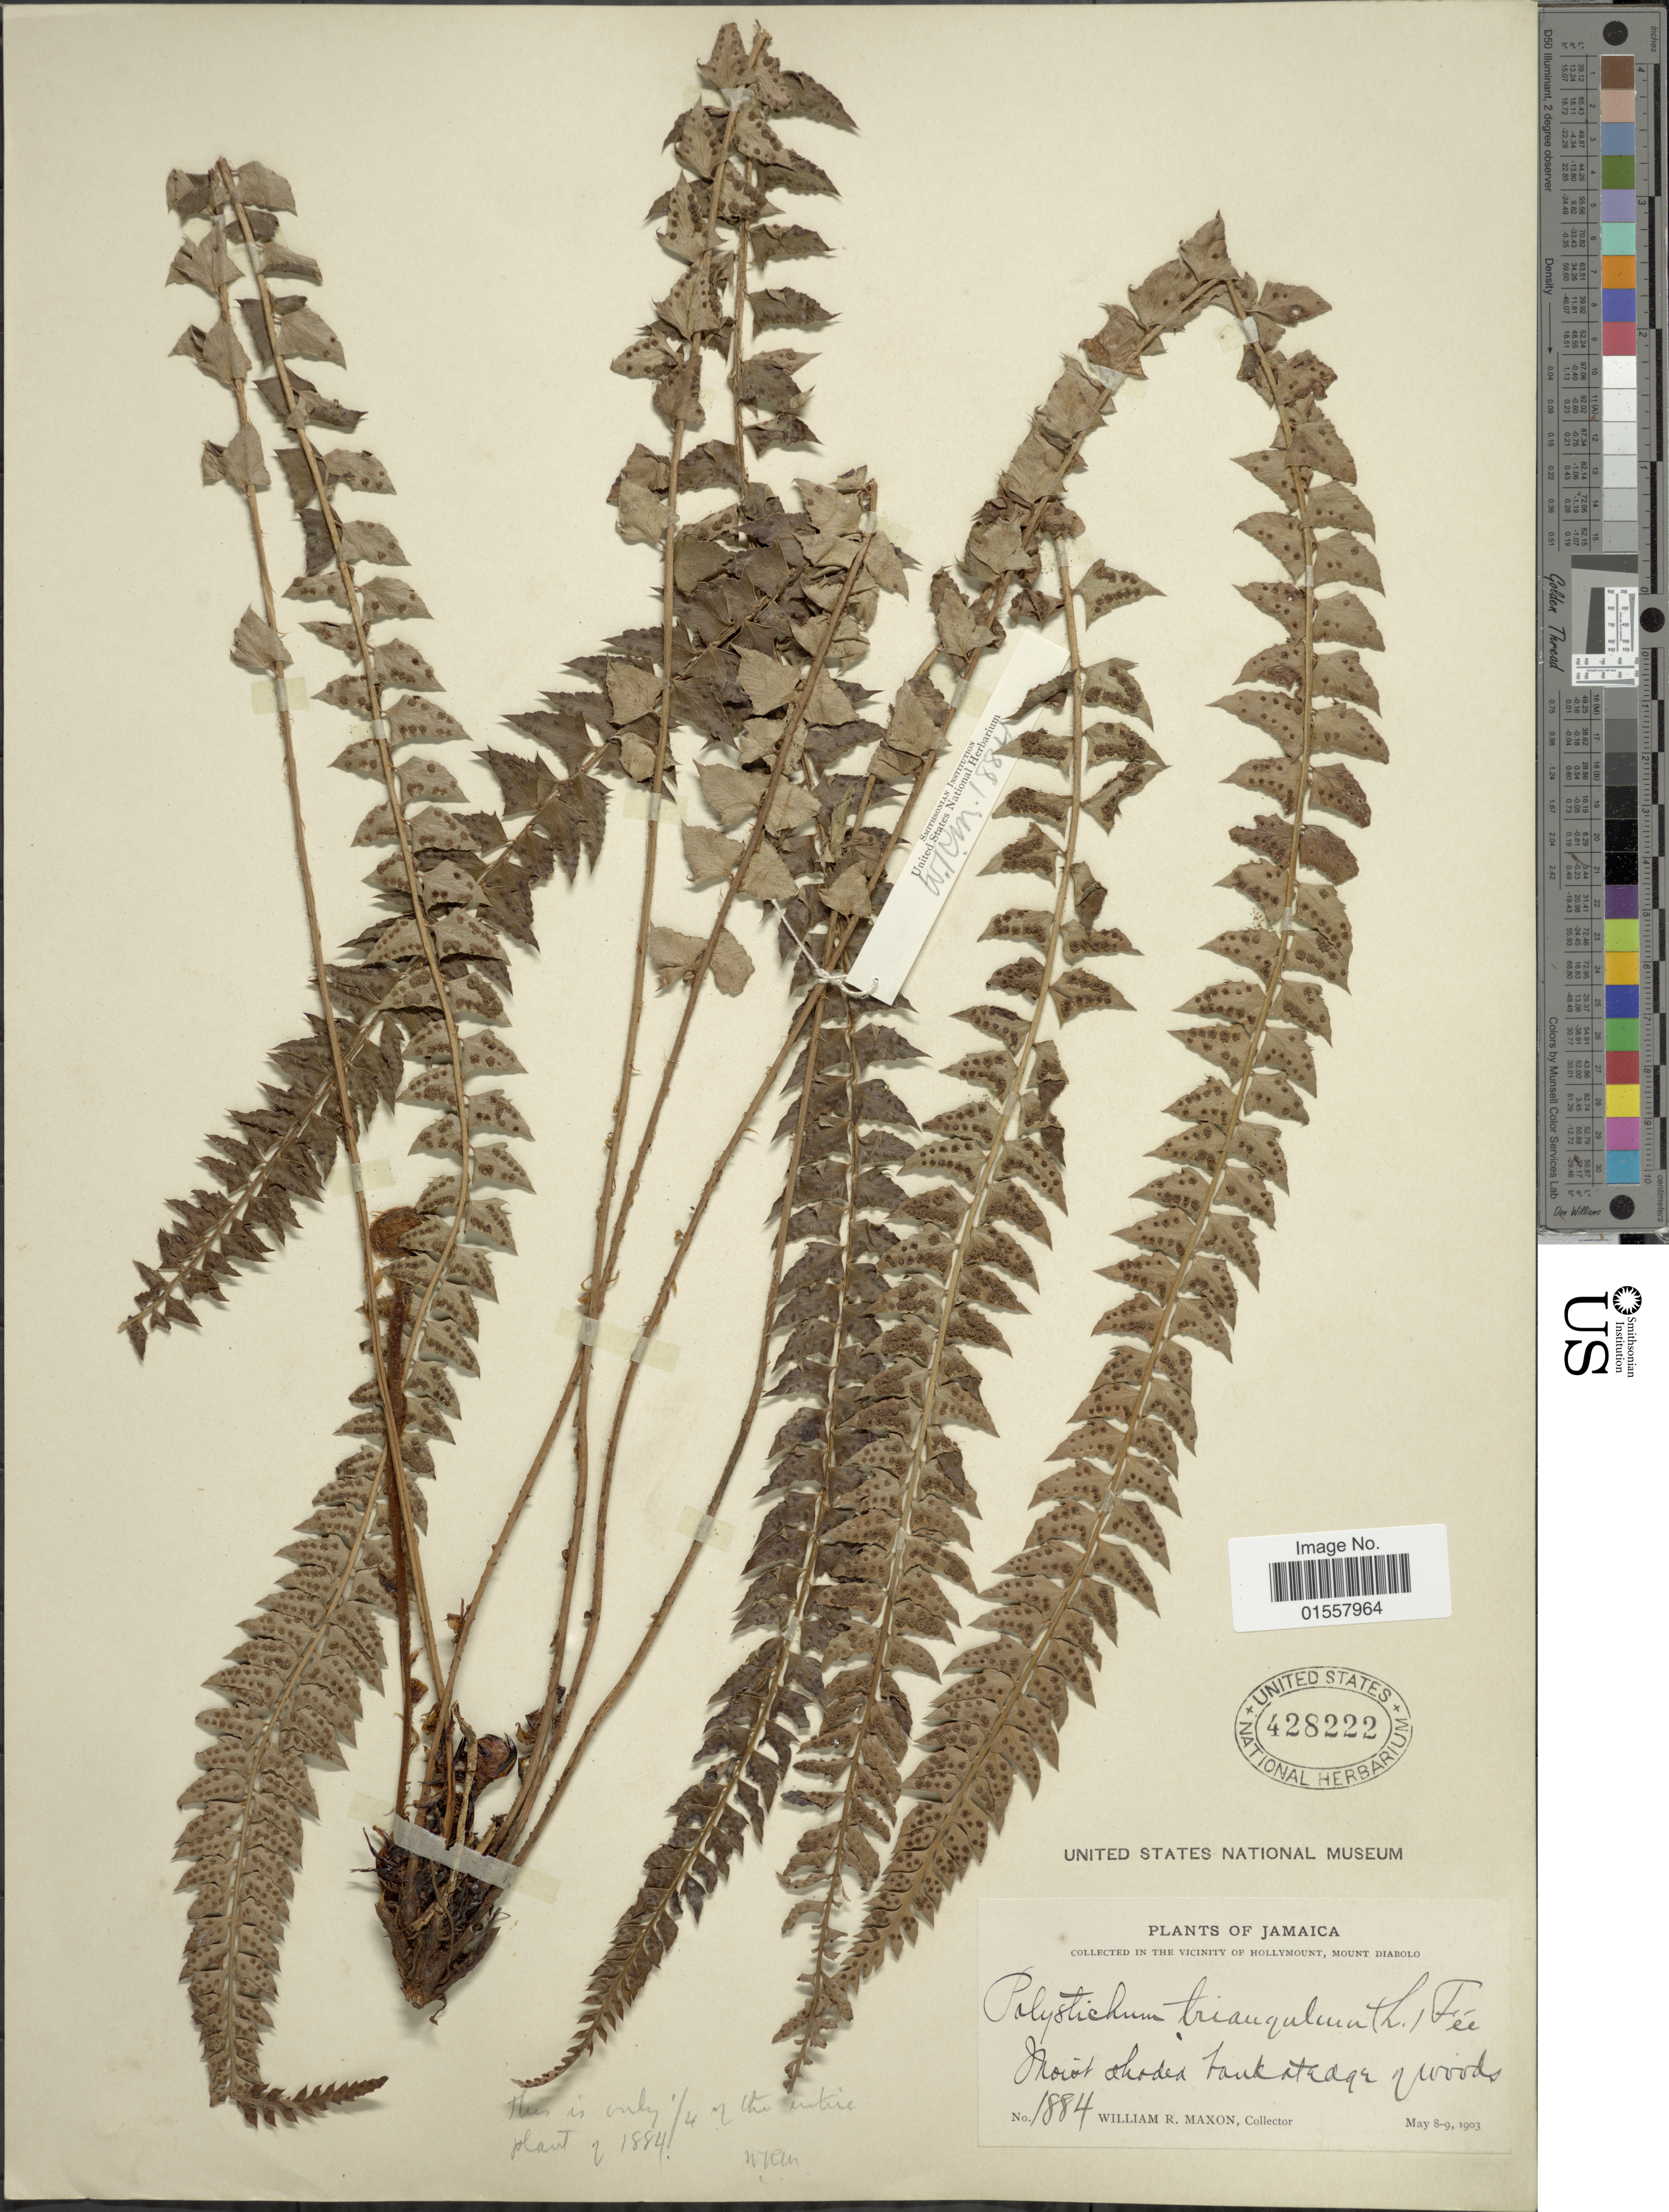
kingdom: Plantae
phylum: Tracheophyta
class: Polypodiopsida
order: Polypodiales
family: Dryopteridaceae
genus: Polystichum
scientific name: Polystichum echinatum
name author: (J.F. Gmel.) C. Chr.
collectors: W. R. Maxon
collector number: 1884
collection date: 1903-05-08/1903-05-09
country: Jamaica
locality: Vicinity of Hollymount, Mount Diablo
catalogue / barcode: US 428222